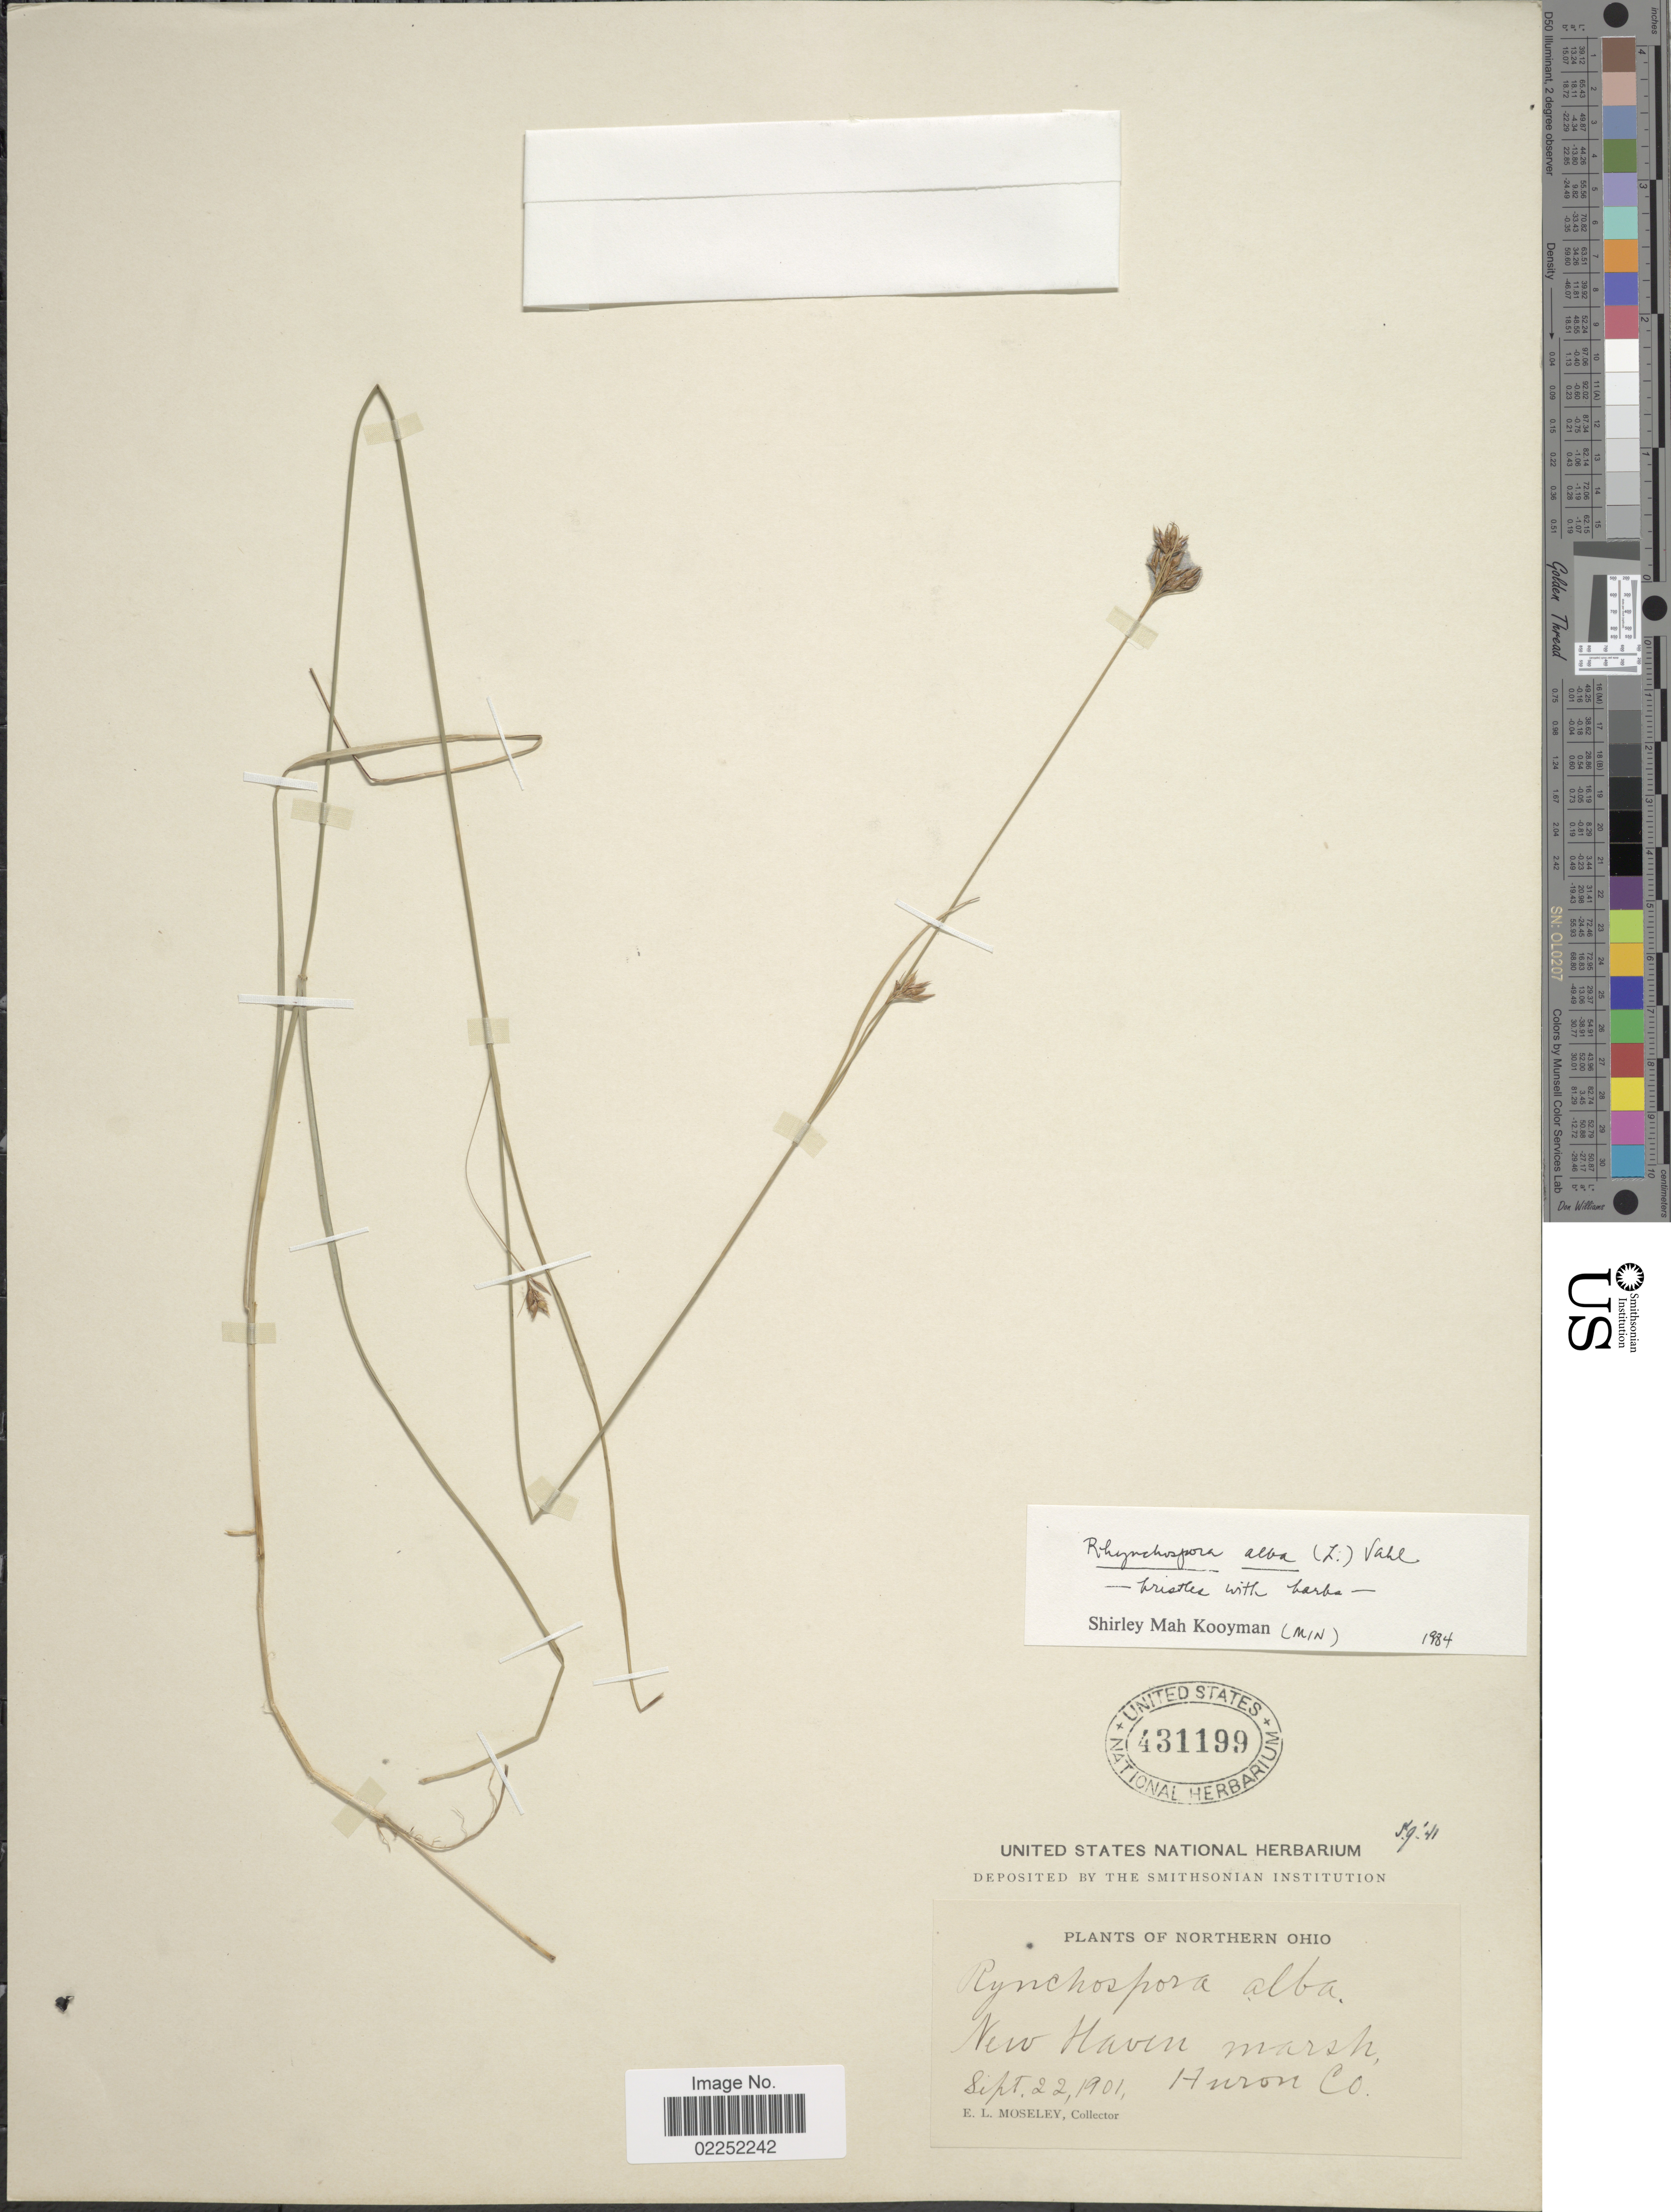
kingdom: Plantae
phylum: Tracheophyta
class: Liliopsida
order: Poales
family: Cyperaceae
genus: Rhynchospora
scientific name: Rhynchospora alba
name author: (L.) Vahl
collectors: E. Moseley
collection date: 1901-09-22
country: United States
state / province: Ohio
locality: Northern Ohio, New Haven marsh, Huron Co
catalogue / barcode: US 431199